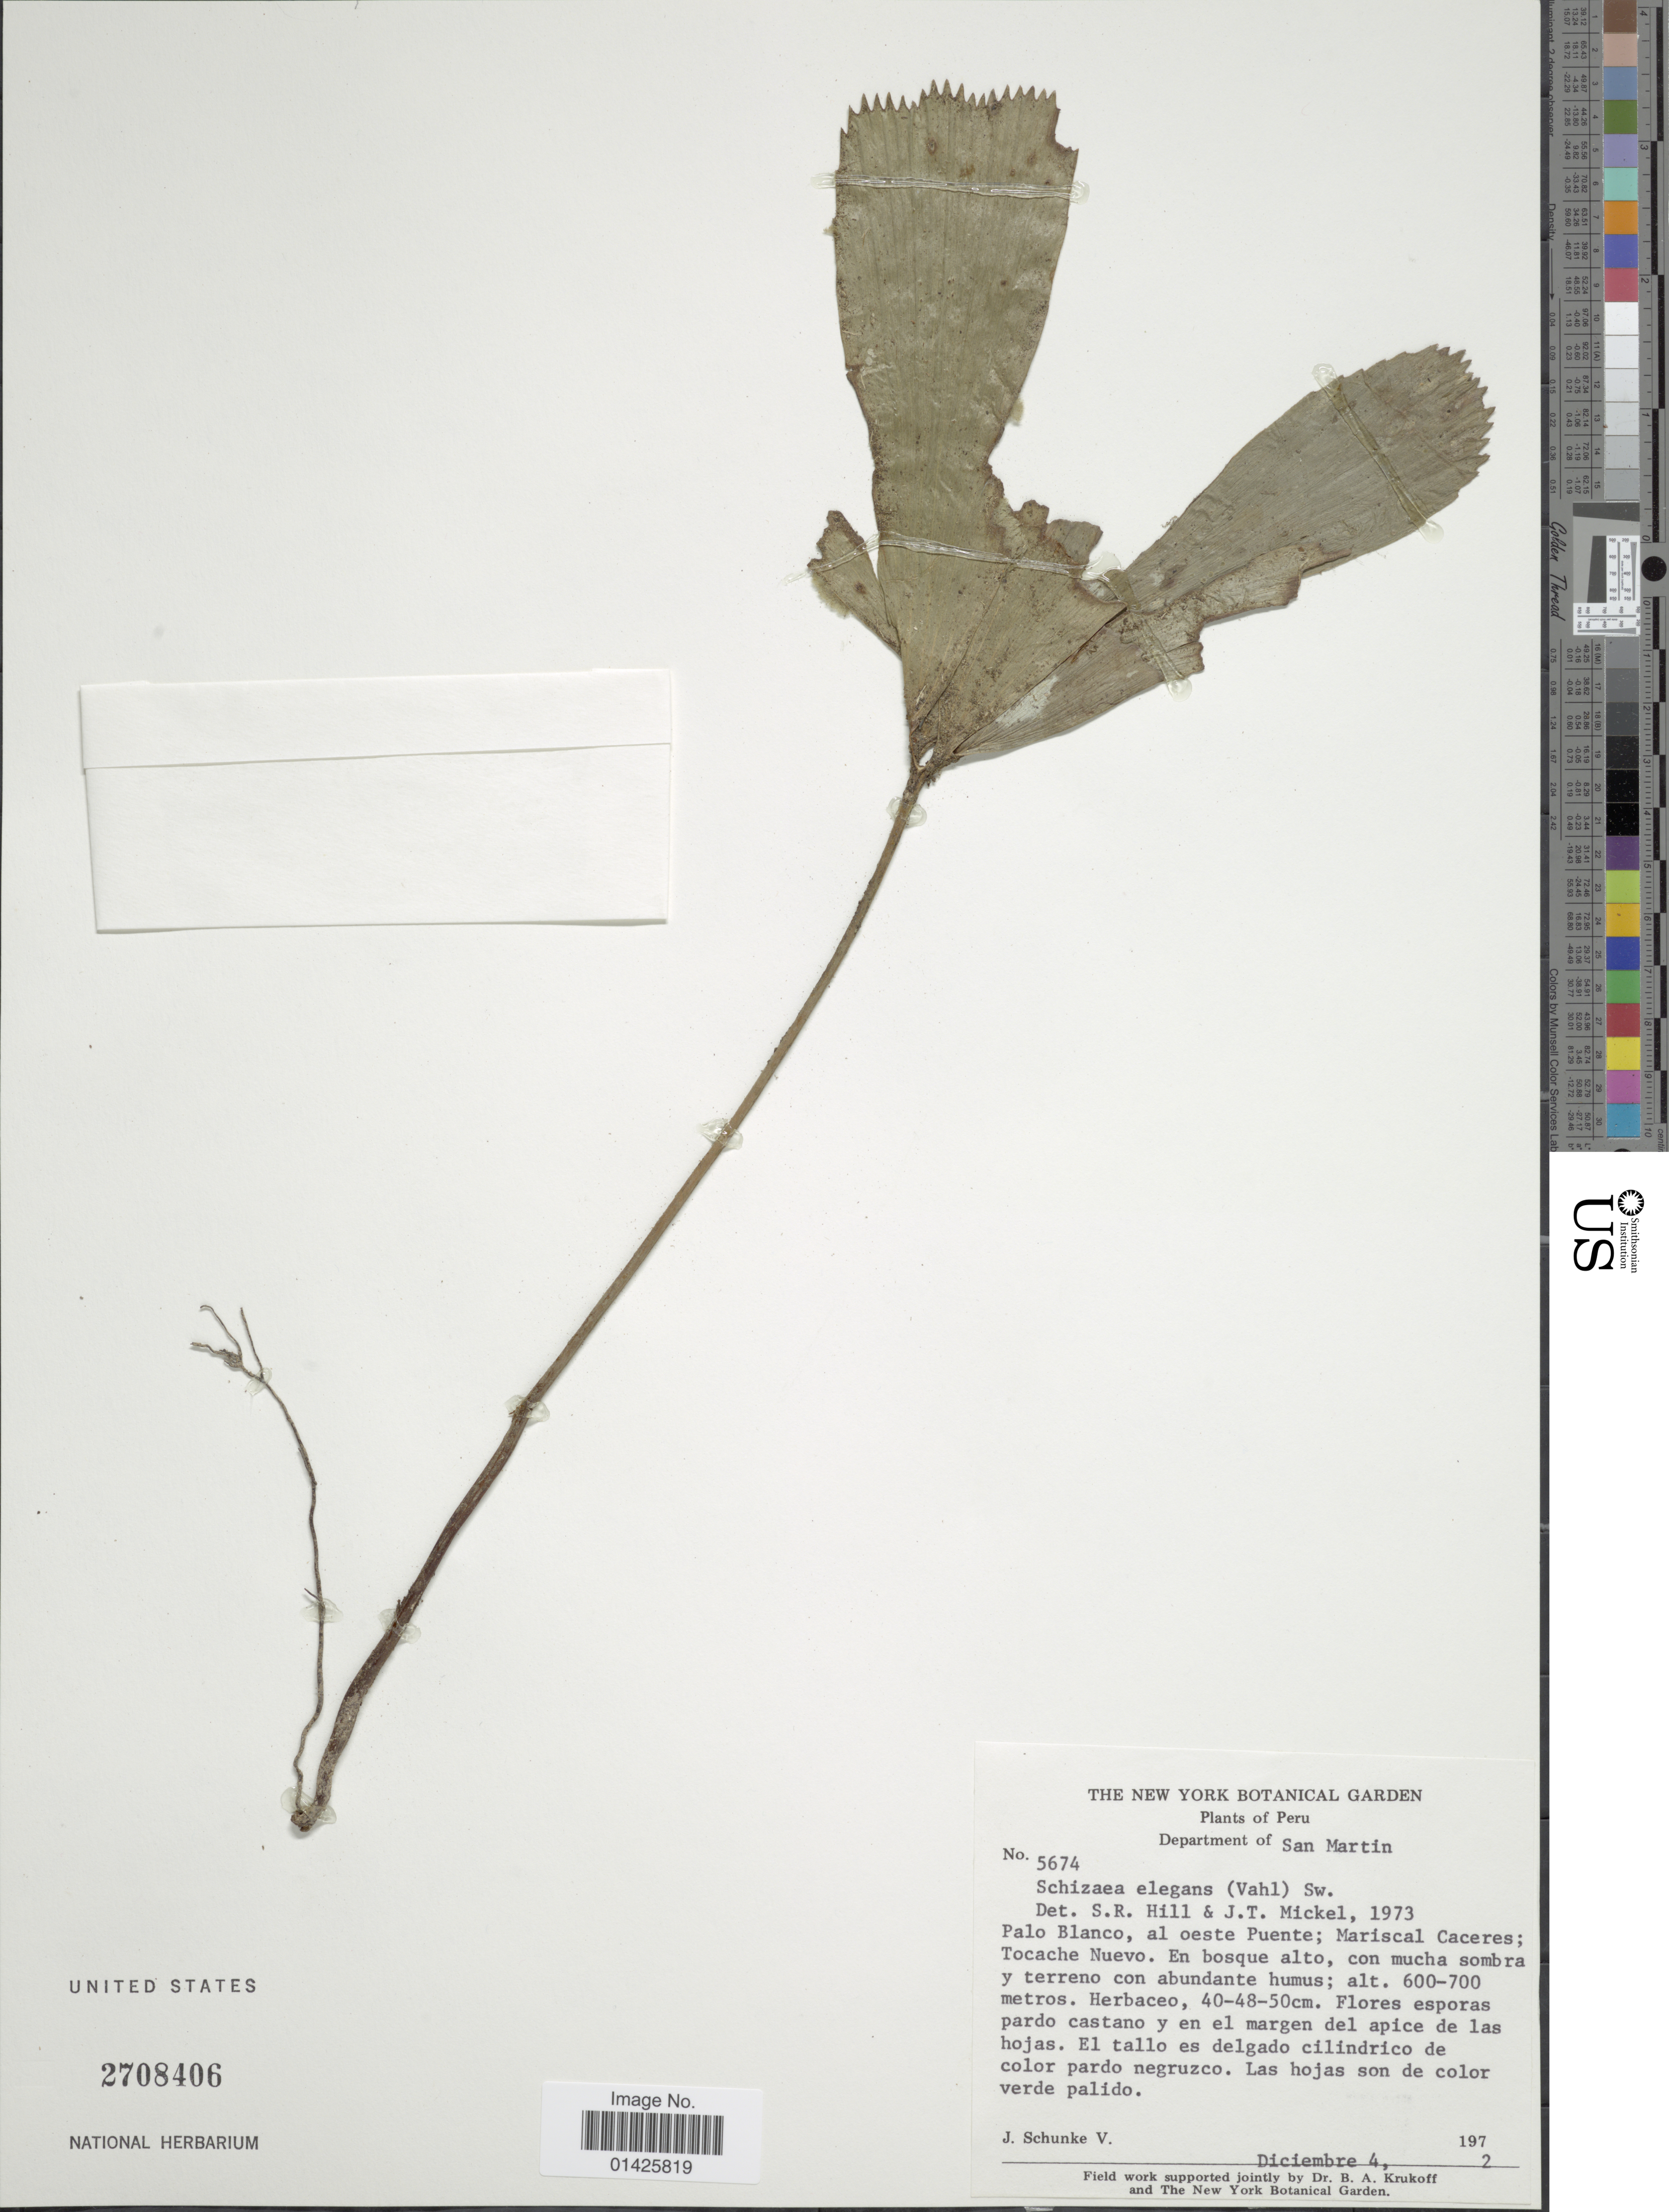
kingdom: Plantae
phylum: Tracheophyta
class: Polypodiopsida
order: Schizaeales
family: Schizaeaceae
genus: Schizaea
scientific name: Schizaea elegans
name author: (Vahl) Sw.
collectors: J. Schunke Vigo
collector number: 5674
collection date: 1972-12-04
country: Peru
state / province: San Martín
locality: Palo Blanco, al oeste Puente, Mariscal Caceres; Tocache Nuevo. En bosque alto, con mucha sombra y terreno con abundante humus.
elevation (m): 600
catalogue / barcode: US 2708406